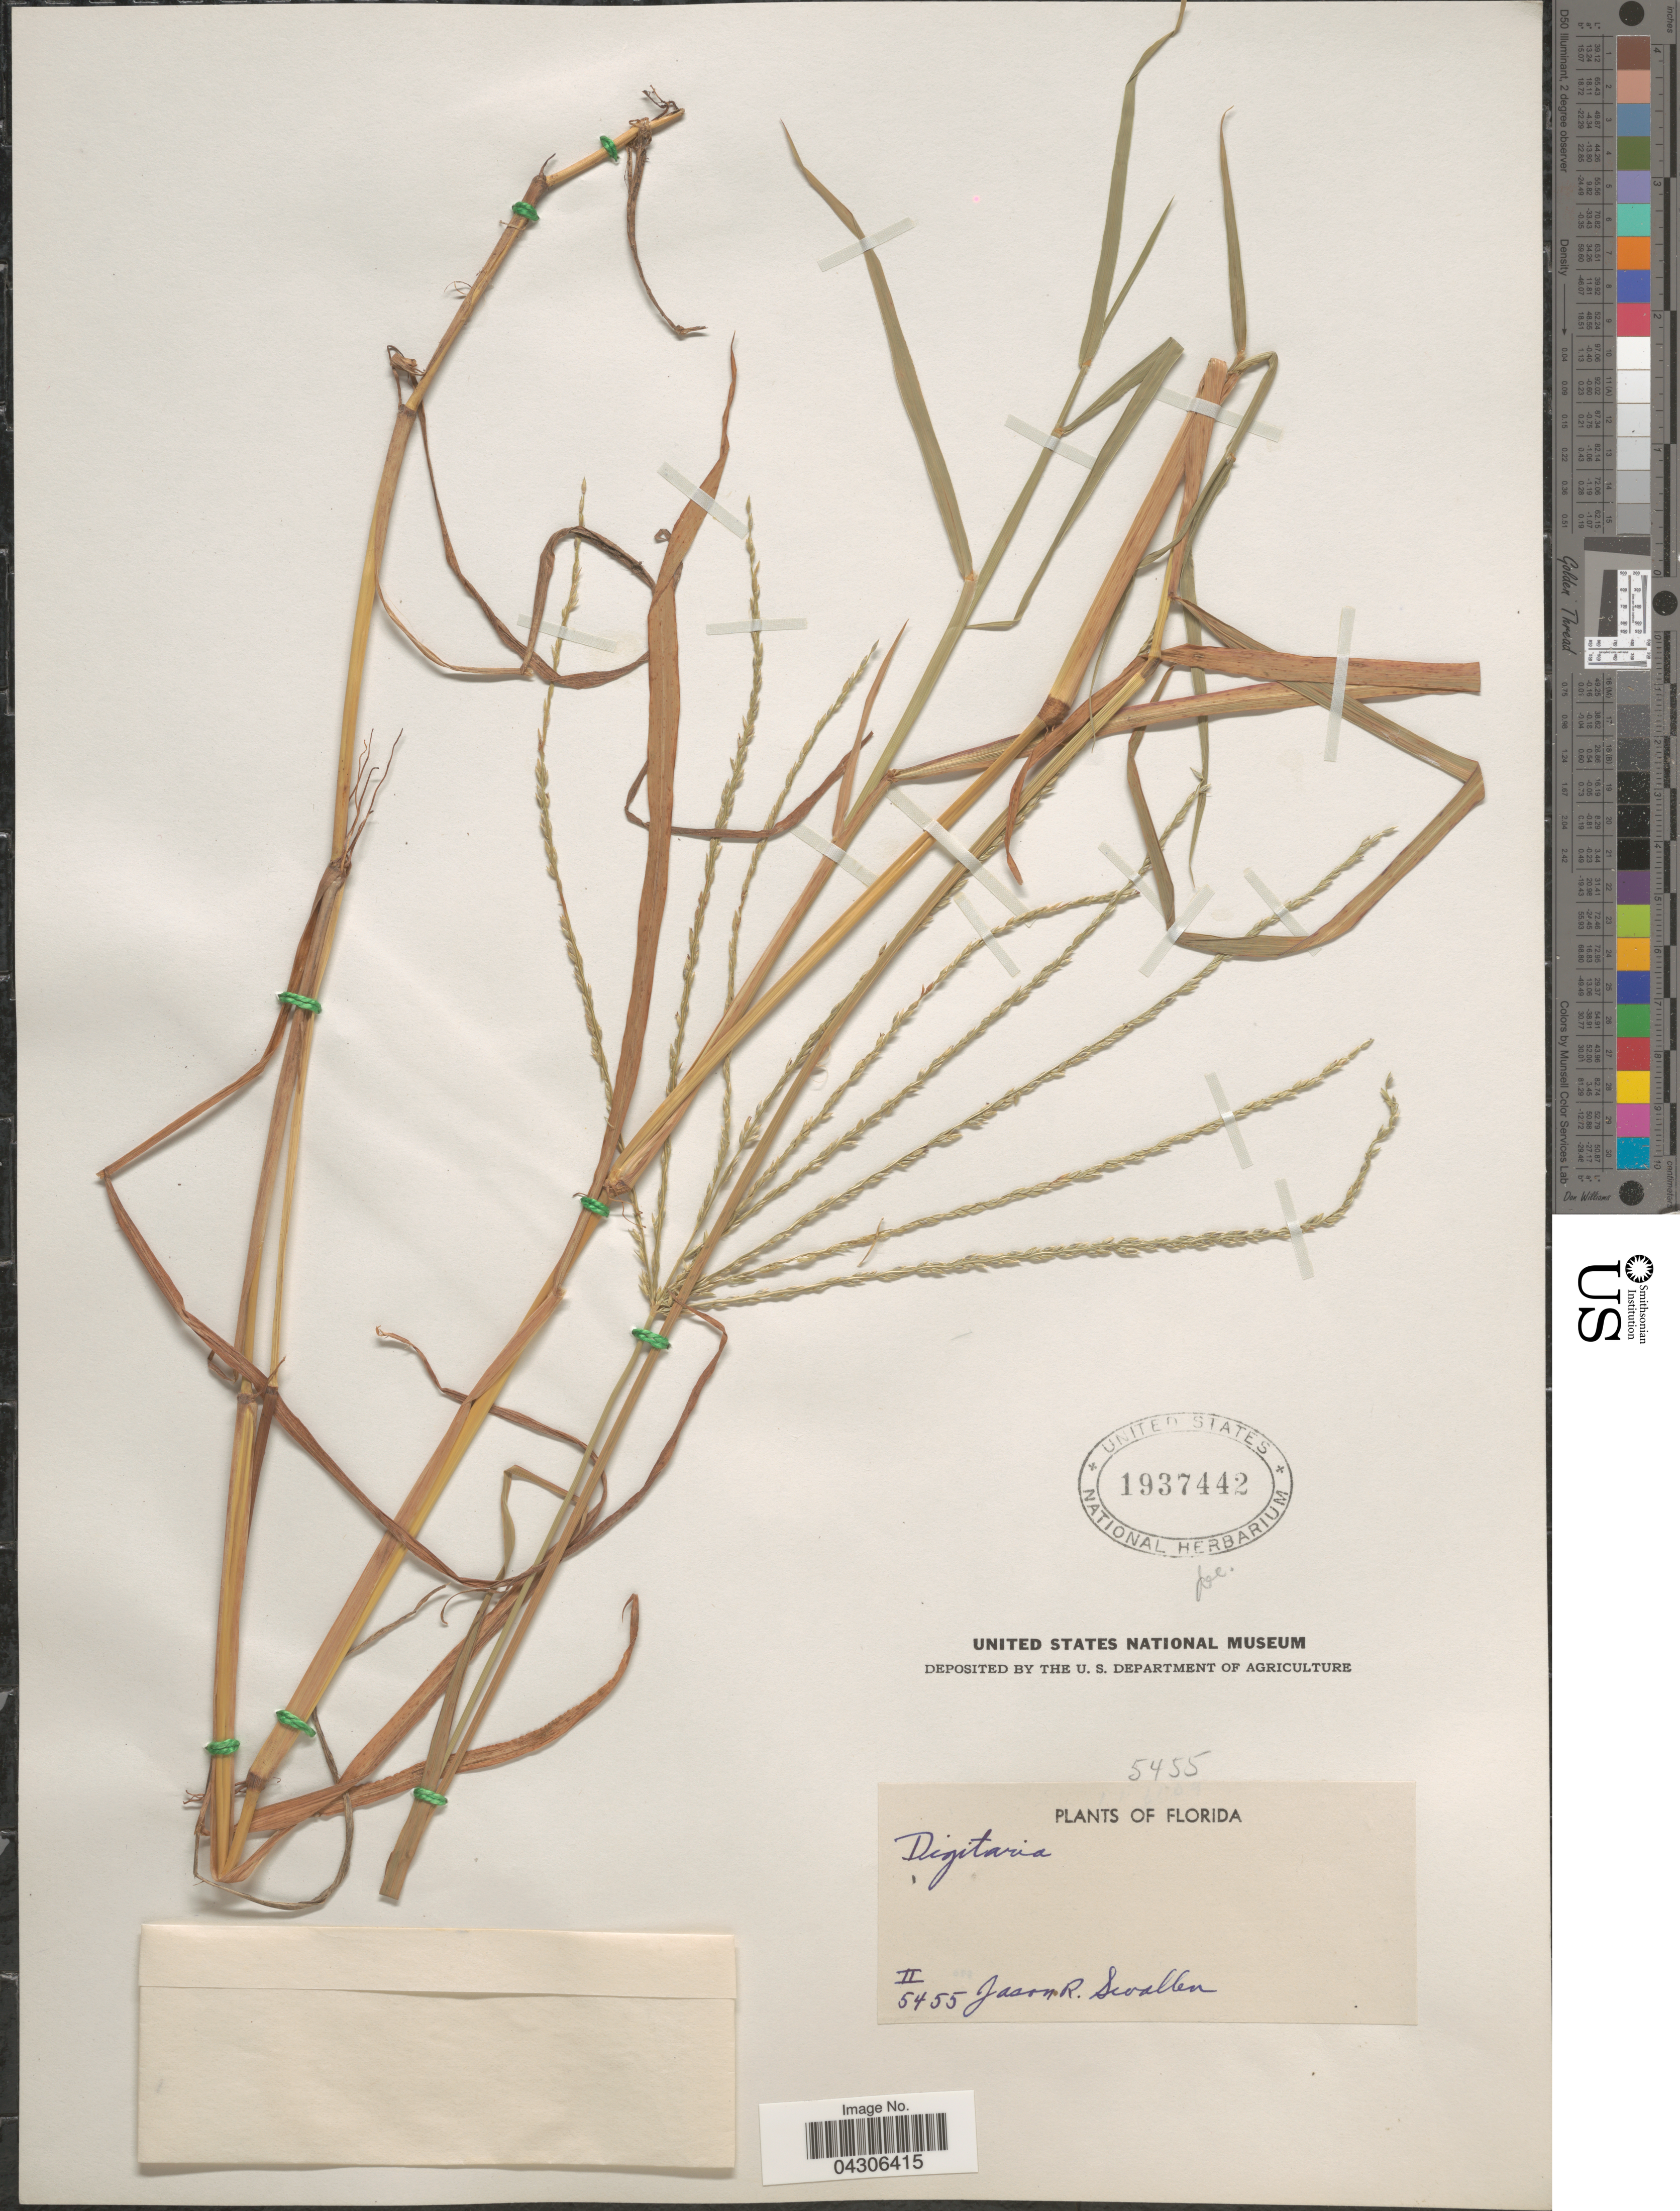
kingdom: Plantae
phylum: Tracheophyta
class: Liliopsida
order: Poales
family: Poaceae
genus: Digitaria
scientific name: Digitaria decumbens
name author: Stent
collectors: J. R. Swallen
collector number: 5455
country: United States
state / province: Florida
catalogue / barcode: US 1937442